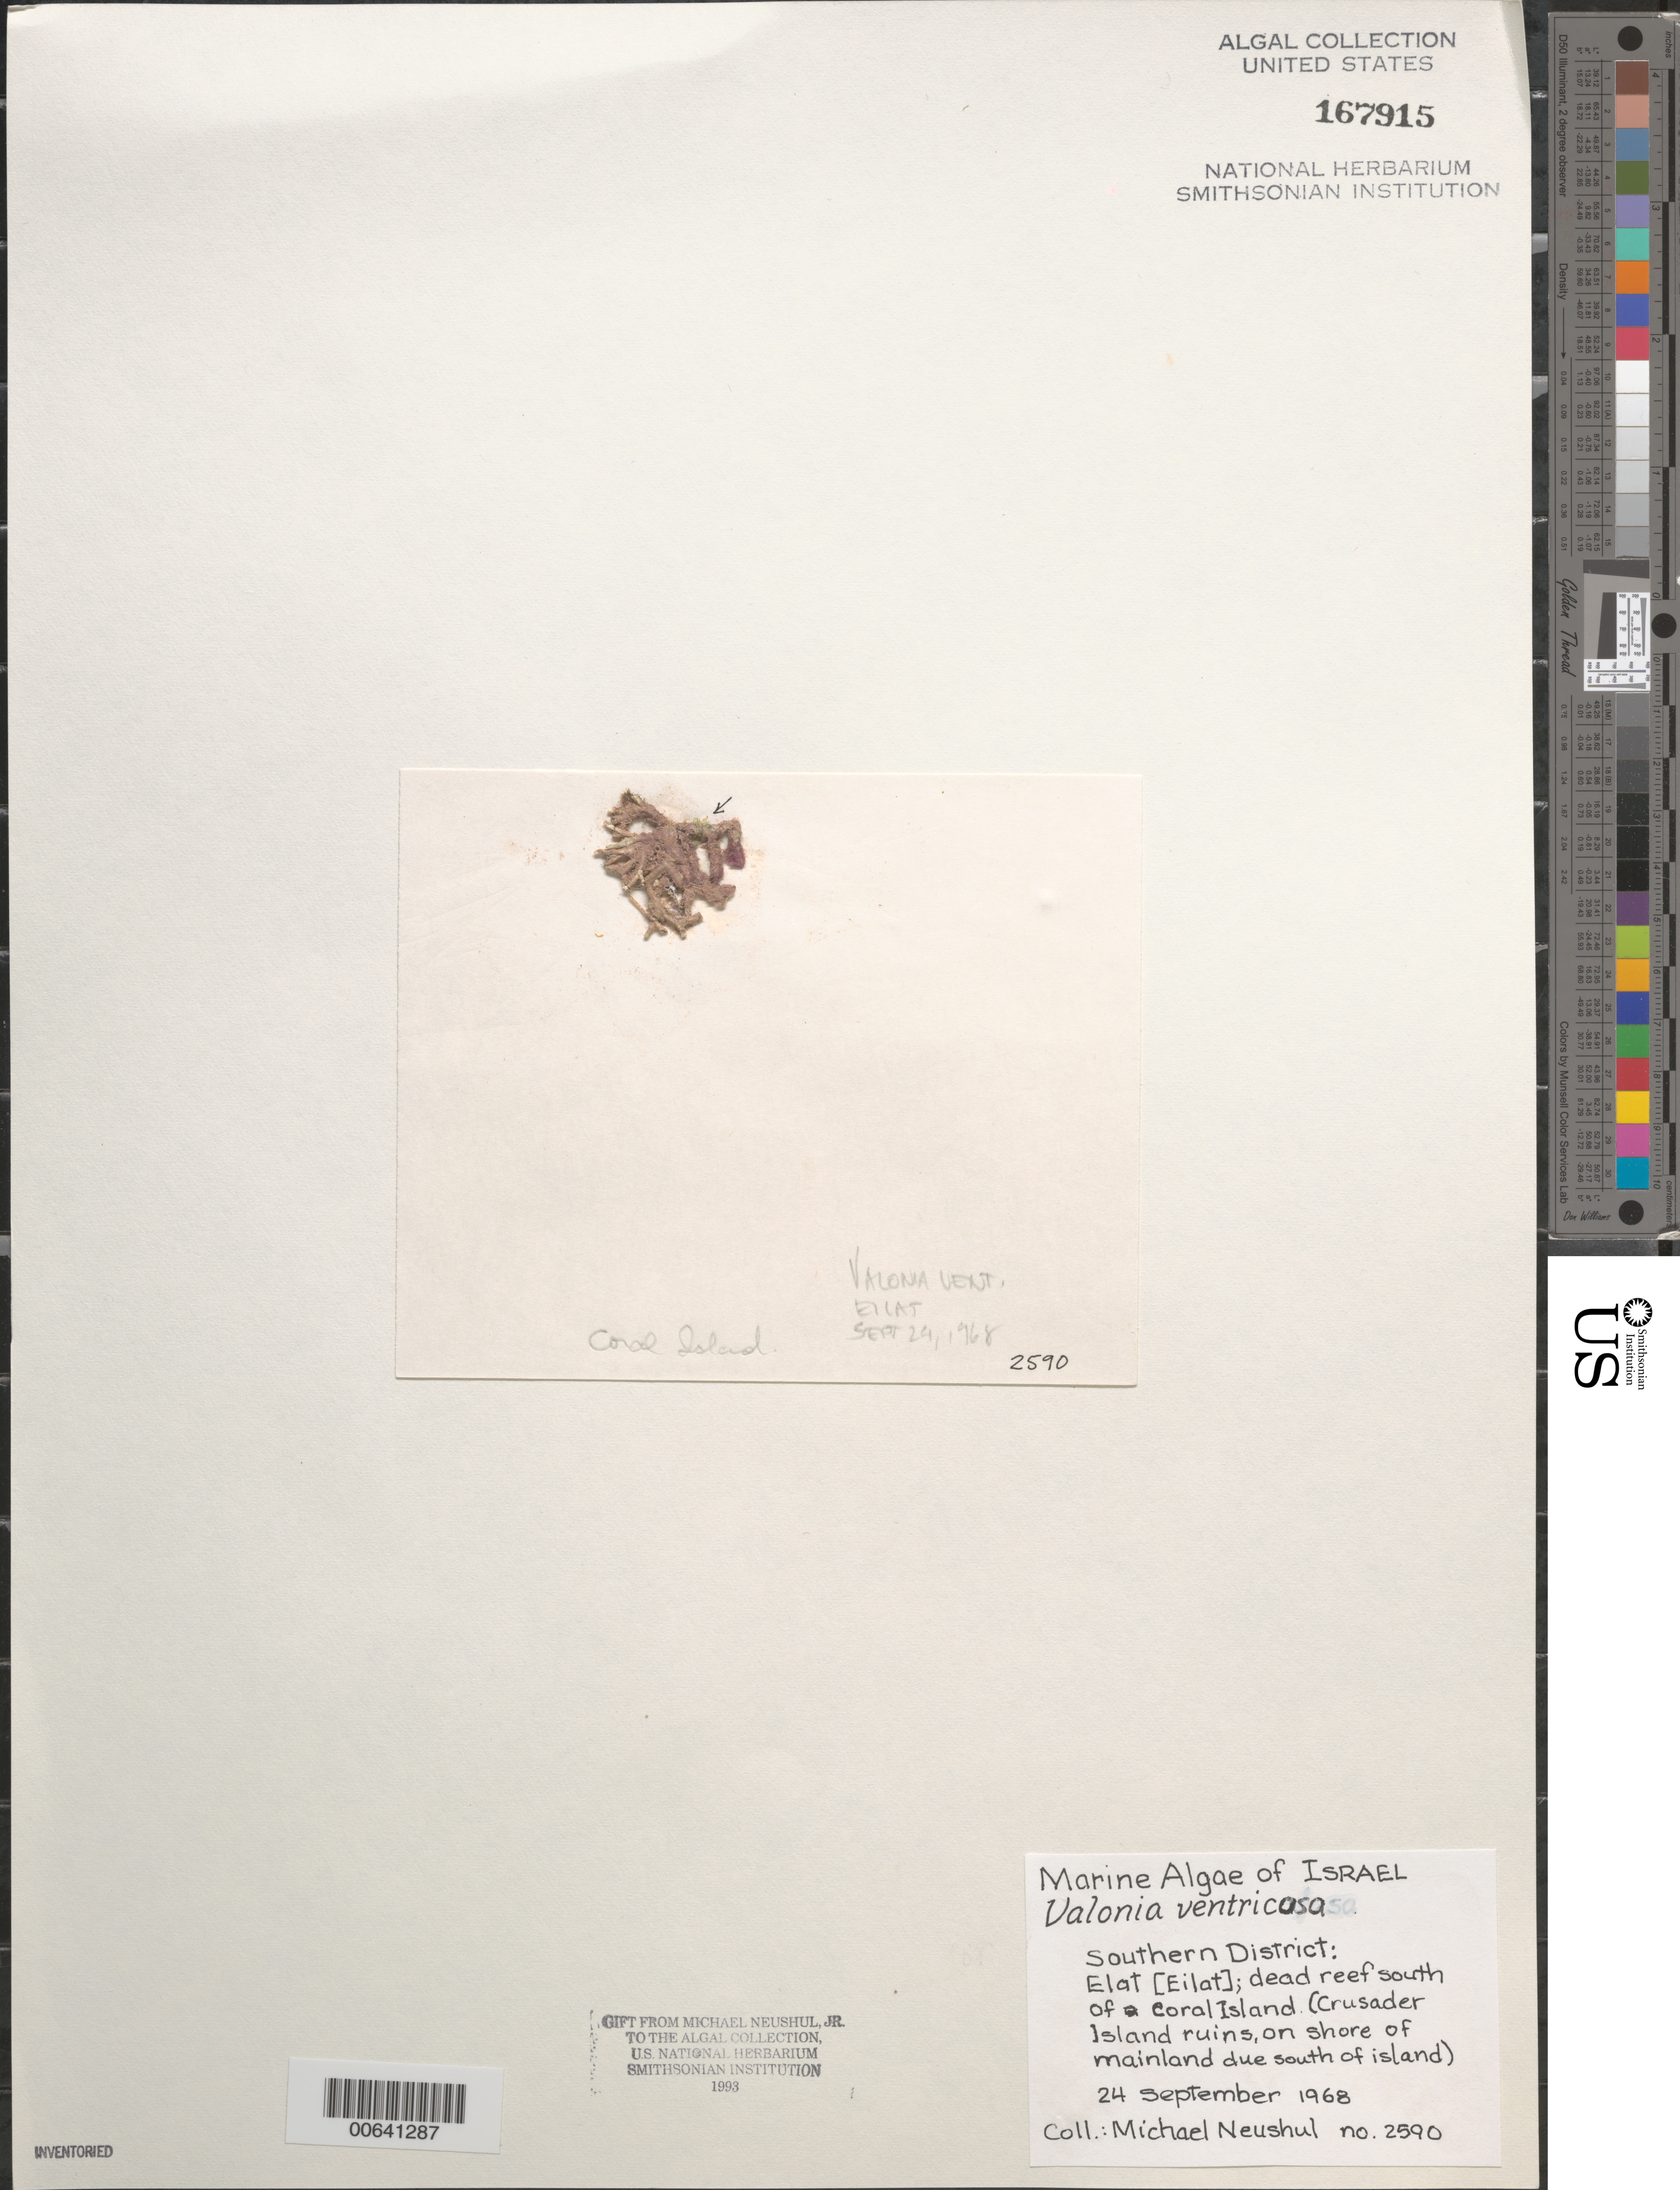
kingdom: Plantae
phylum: Chlorophyta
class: Ulvophyceae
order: Siphonocladales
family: Valoniaceae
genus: Valonia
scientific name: Valonia ventricosa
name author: J. Agardh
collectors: M. Neushul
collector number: Neushul 2590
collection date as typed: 24 Sep 1968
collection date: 1968-09-24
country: Israel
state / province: Southern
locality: Elat, dead reef south of Coral Island (Crusader Island ruins)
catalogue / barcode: US 167915